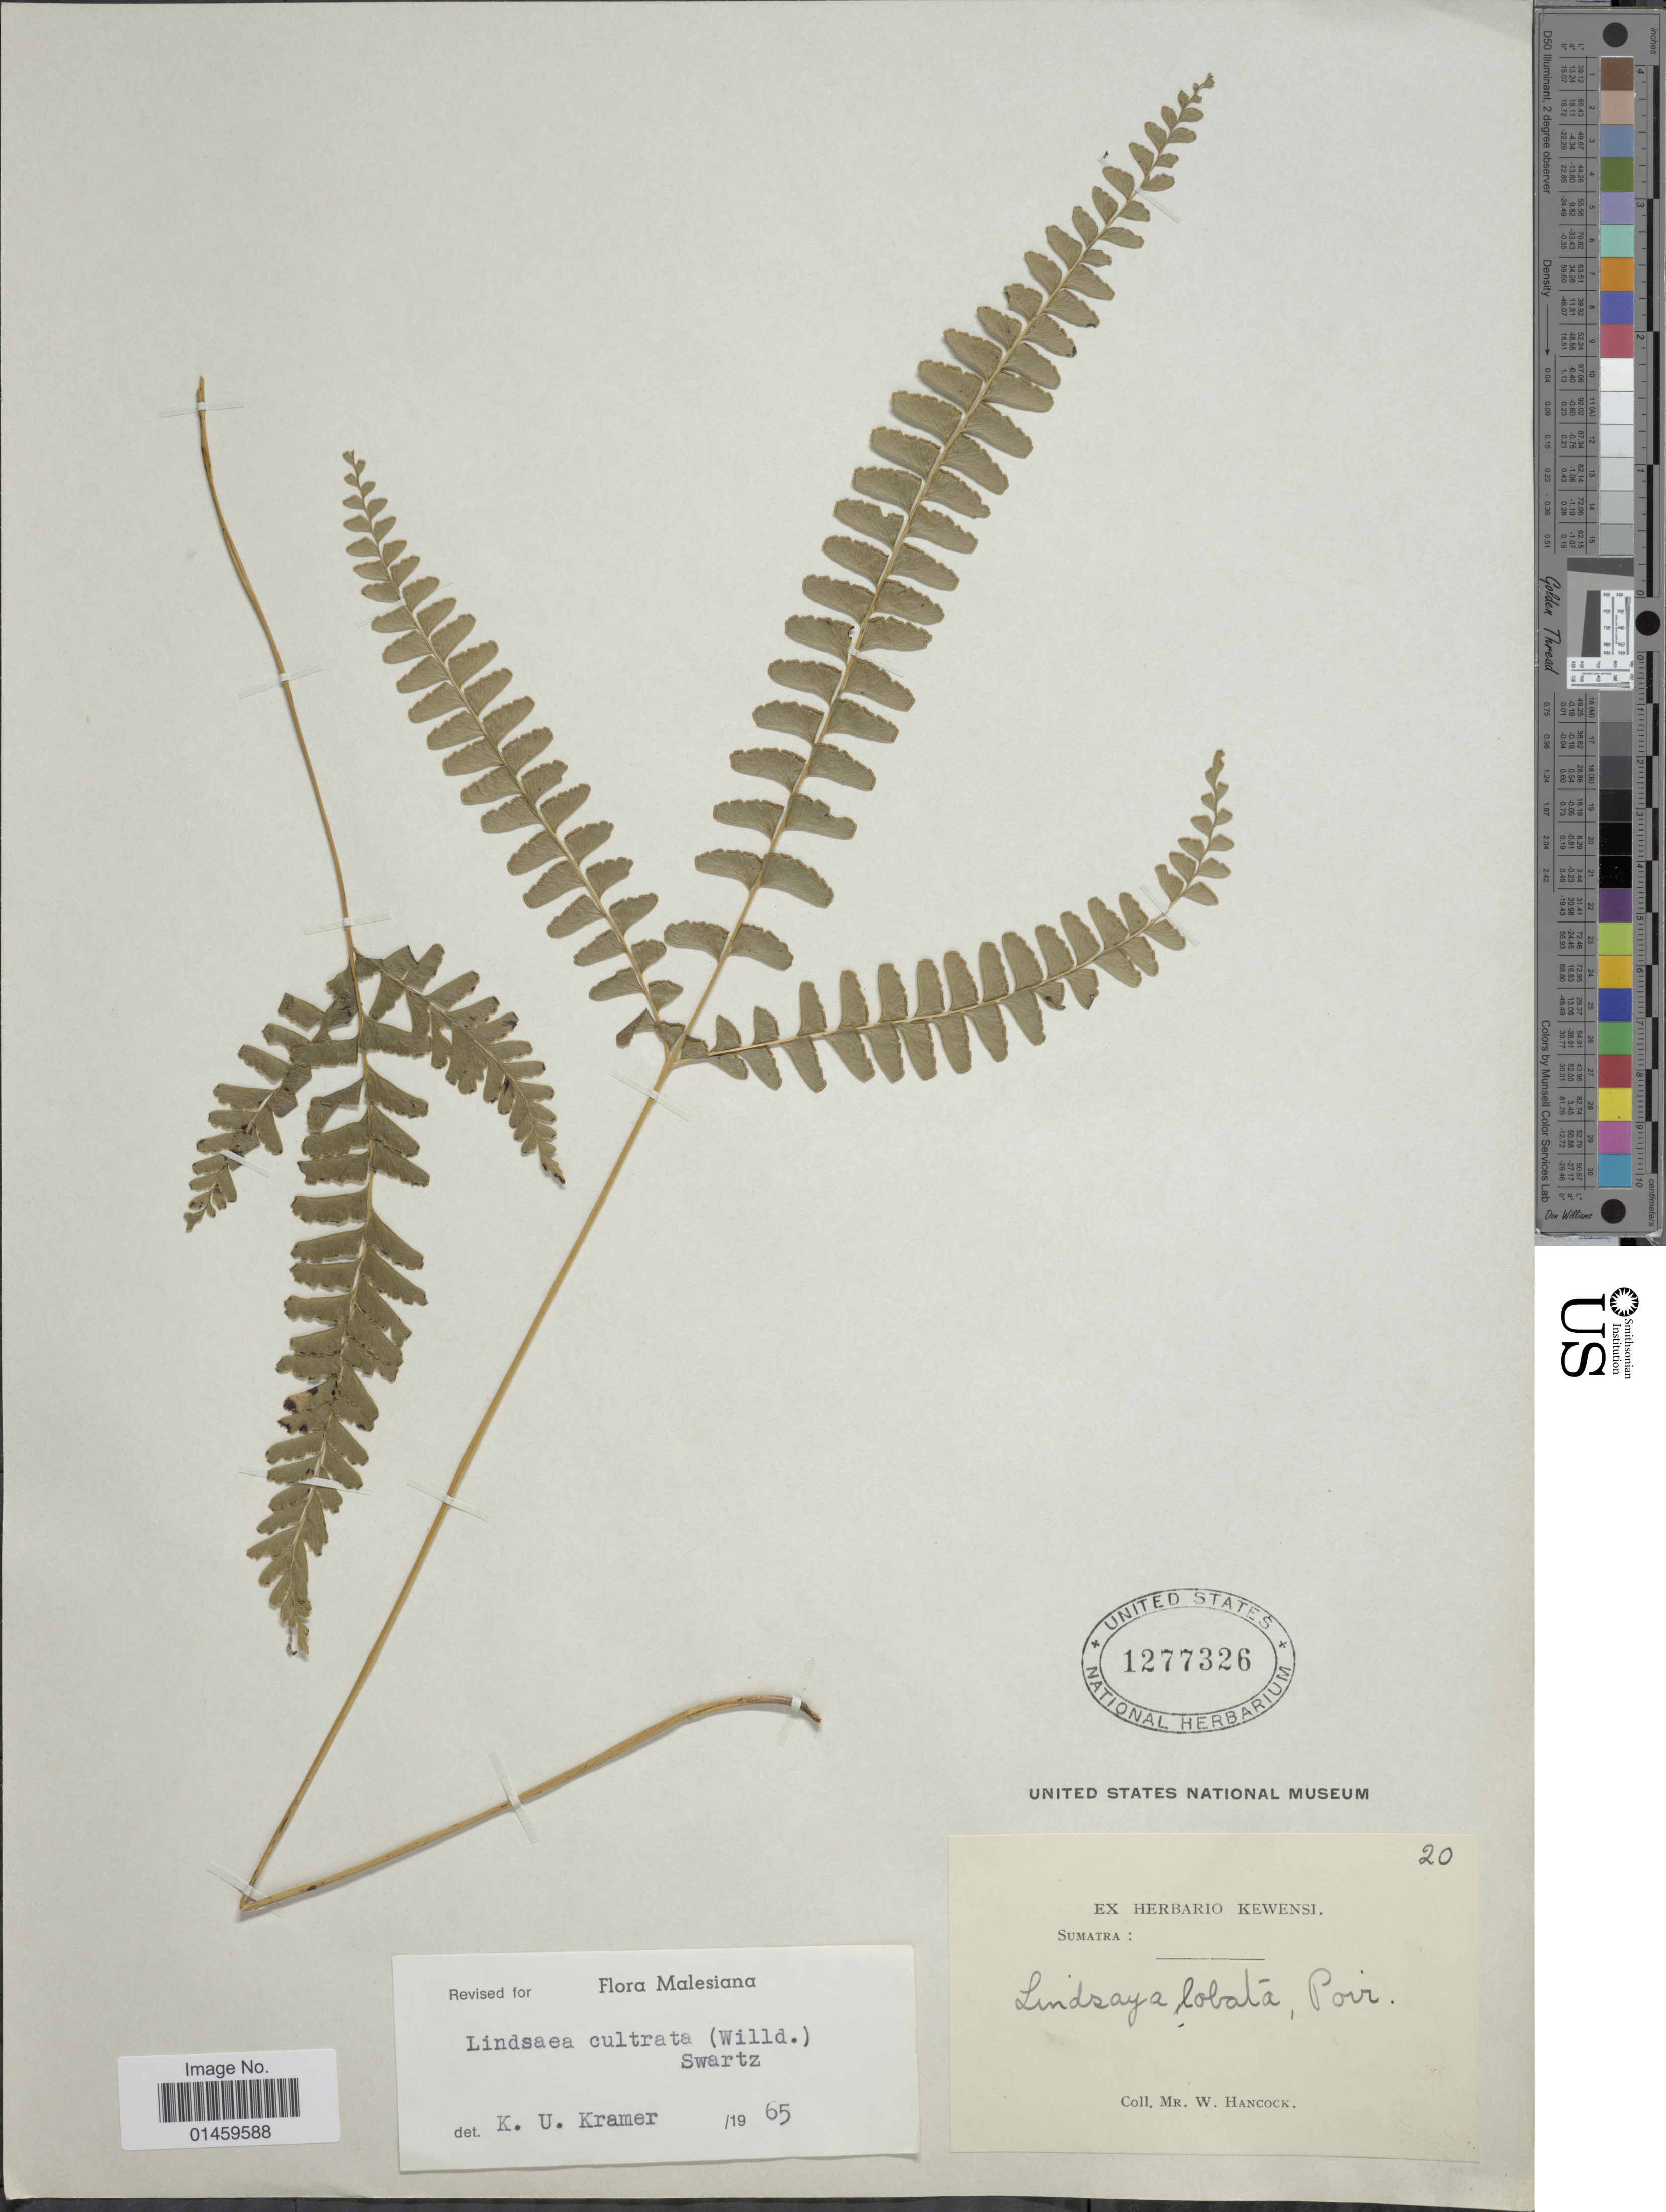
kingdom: Plantae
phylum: Tracheophyta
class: Polypodiopsida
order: Polypodiales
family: Lindsaeaceae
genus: Lindsaea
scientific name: Lindsaea odorata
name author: Roxb.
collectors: W. Hancock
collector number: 20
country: Indonesia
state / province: Sumatra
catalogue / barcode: US 1277326